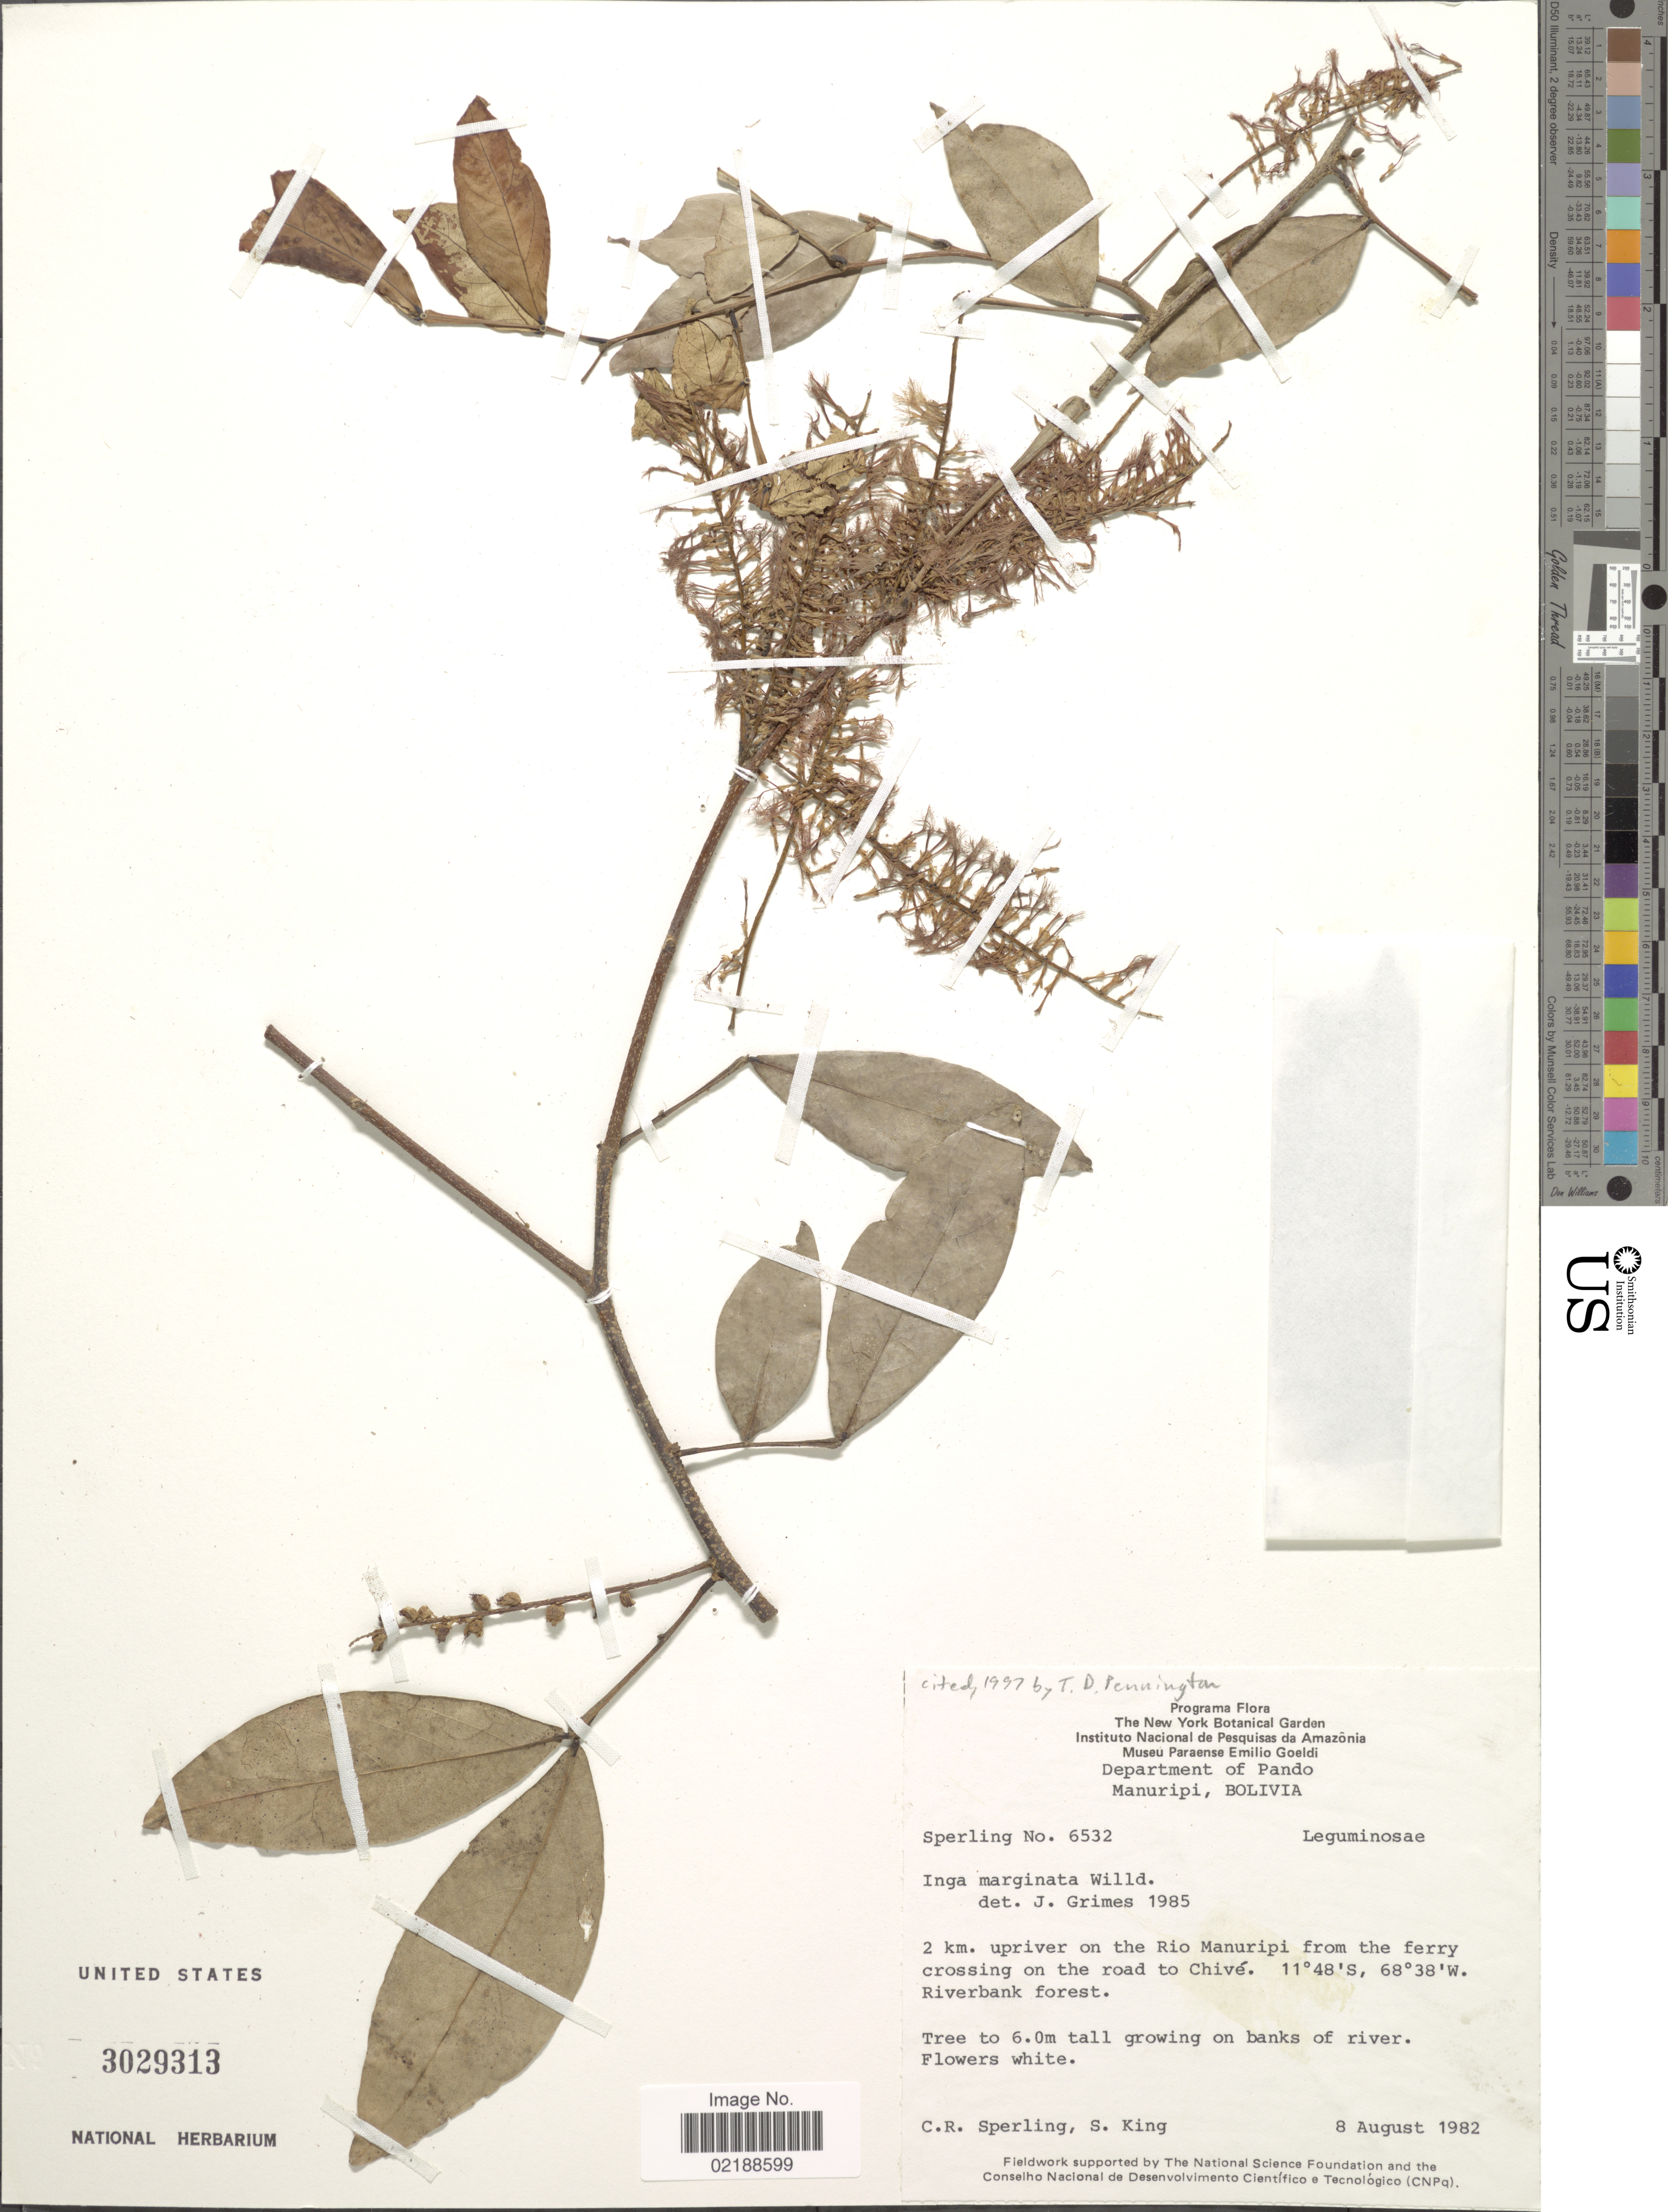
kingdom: Plantae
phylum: Tracheophyta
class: Magnoliopsida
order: Fabales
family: Fabaceae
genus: Inga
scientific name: Inga marginata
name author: Willd.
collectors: C. R. Sperling & S. King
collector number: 6532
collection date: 1982-08-08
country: Bolivia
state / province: Pando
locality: Department of Pando, Manuripi, 2 km upriver on the Rio Manuripi from the ferrry crossing on the road to Chivé, Riverbank forest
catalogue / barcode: US 3029313